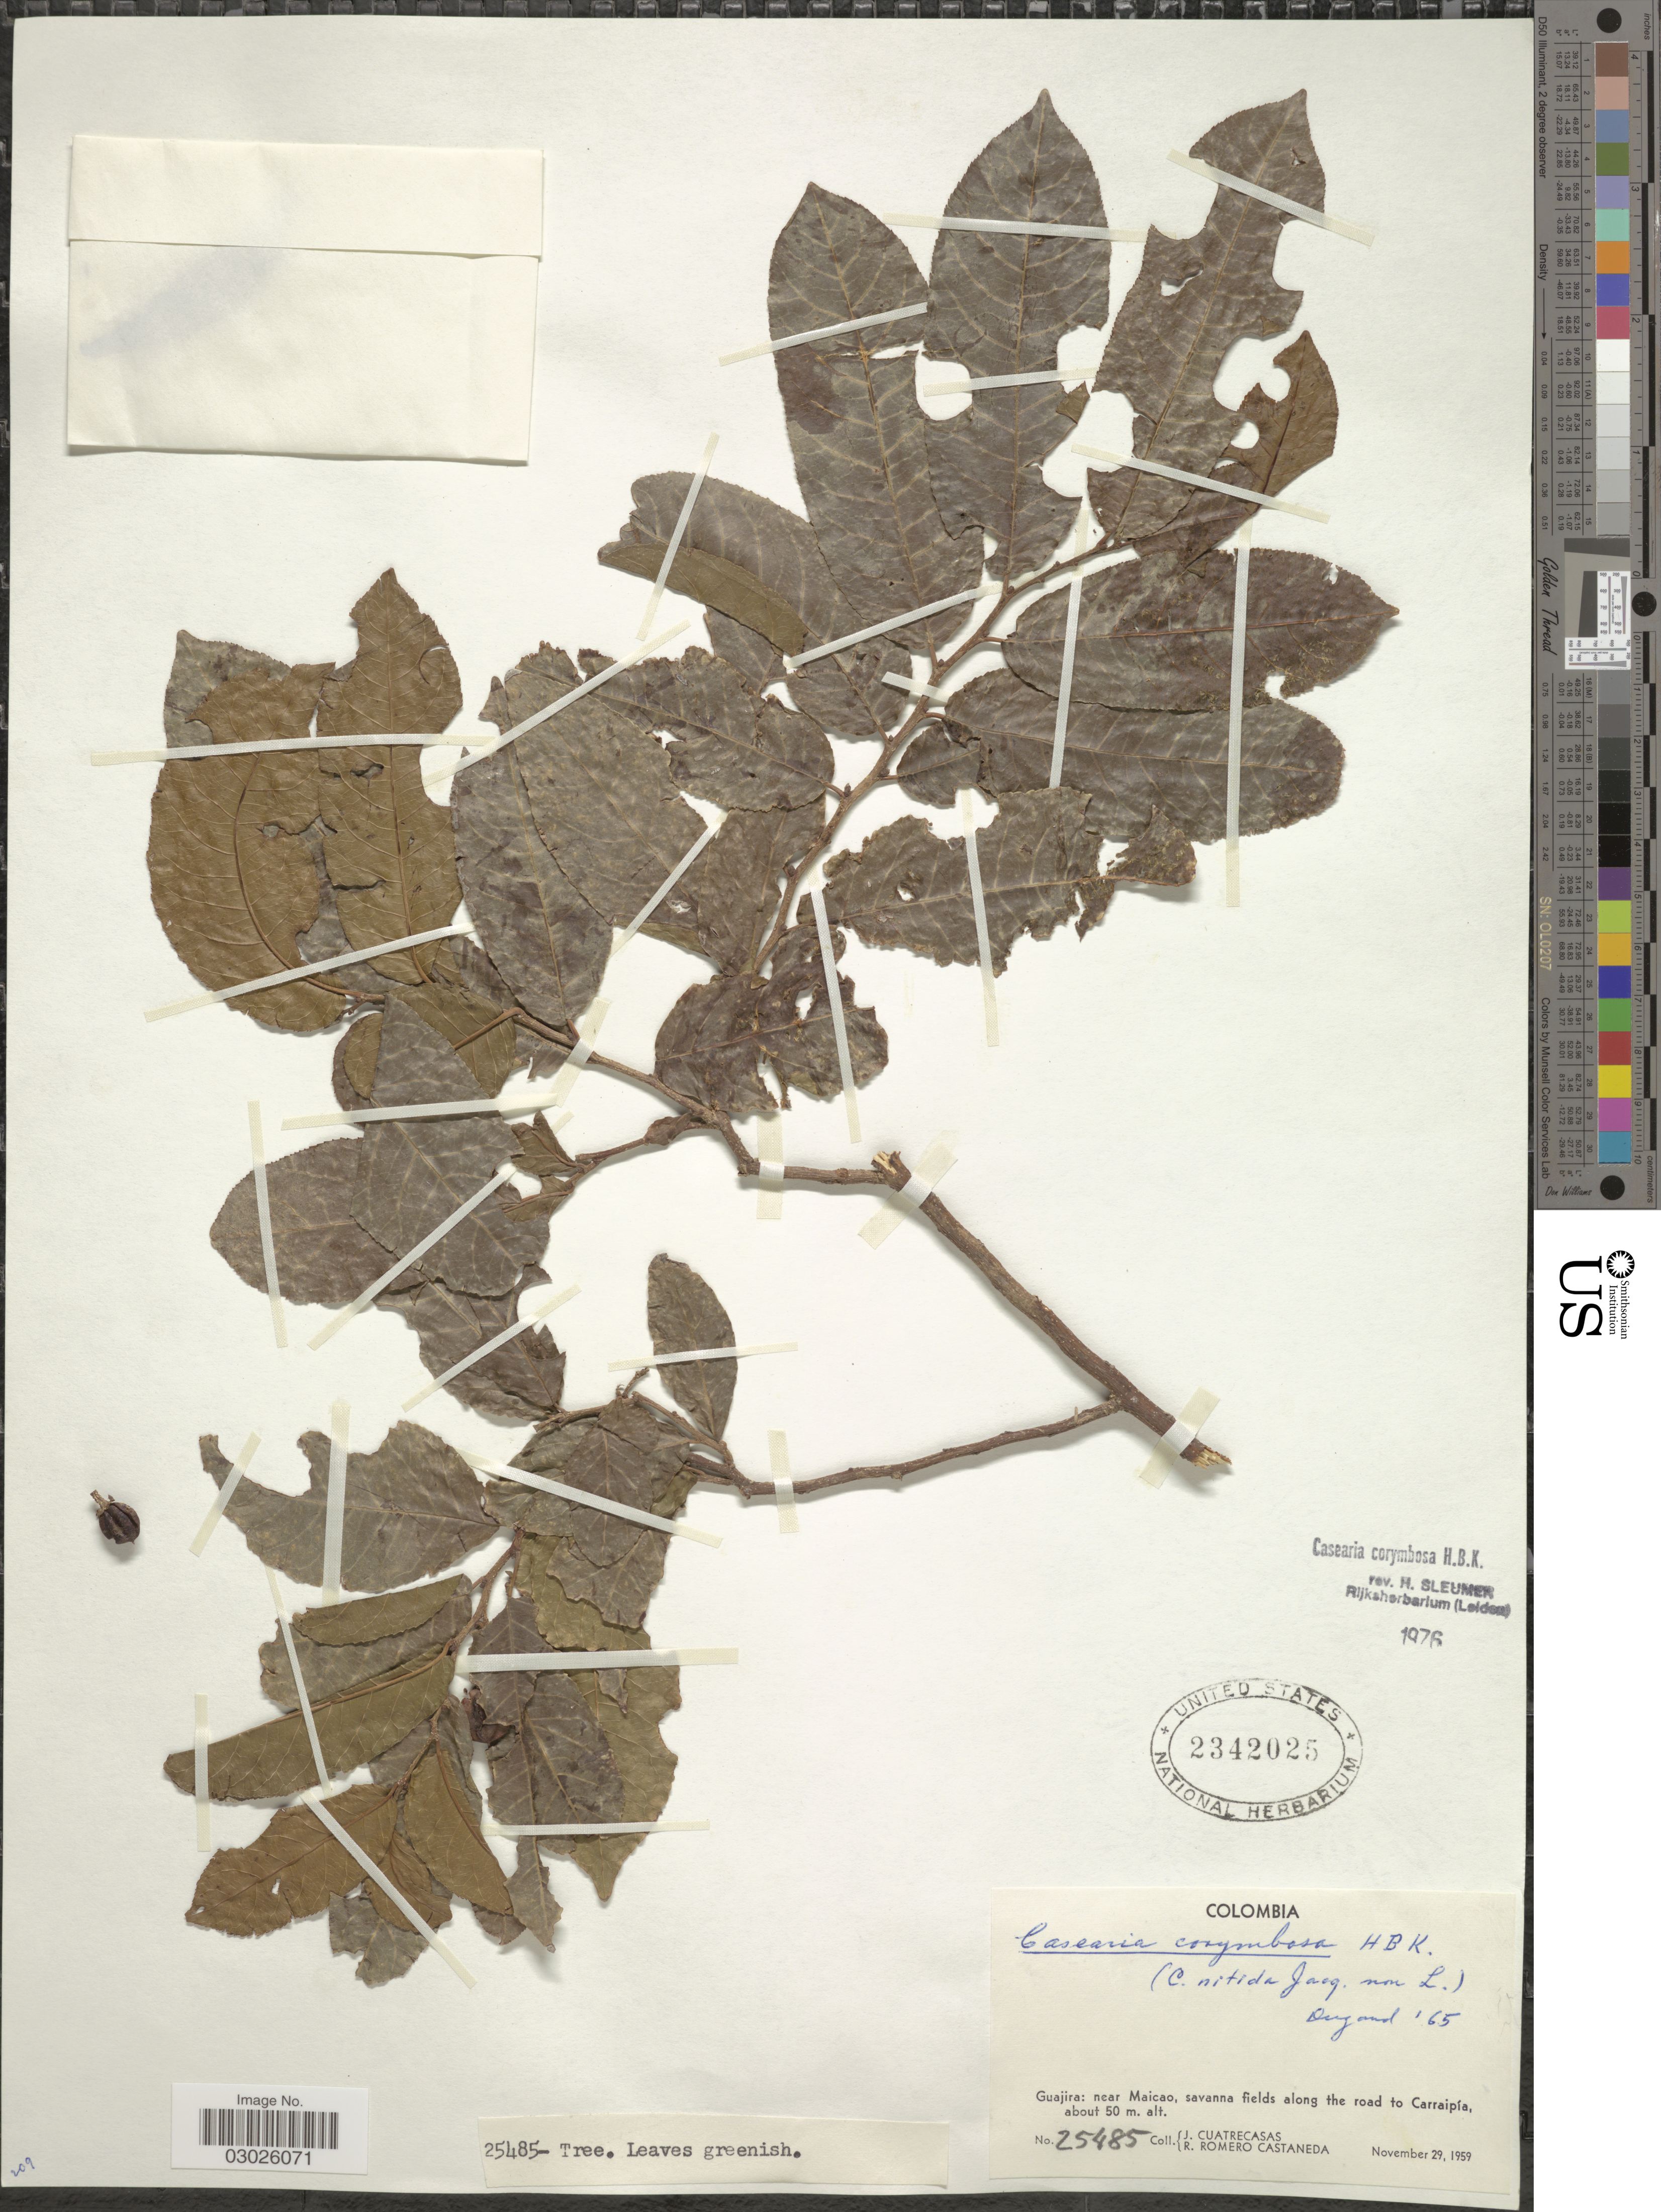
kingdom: Plantae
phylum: Tracheophyta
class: Magnoliopsida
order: Malpighiales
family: Salicaceae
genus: Casearia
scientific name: Casearia corymbosa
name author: Kunth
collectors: J. Cuatrecasas & R. Romero Castañeda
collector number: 25485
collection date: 1959-11-29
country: Colombia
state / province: La Guajira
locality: Near Maicao, savanna fields along the road to Carraipía.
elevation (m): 50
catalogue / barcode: US 2342025